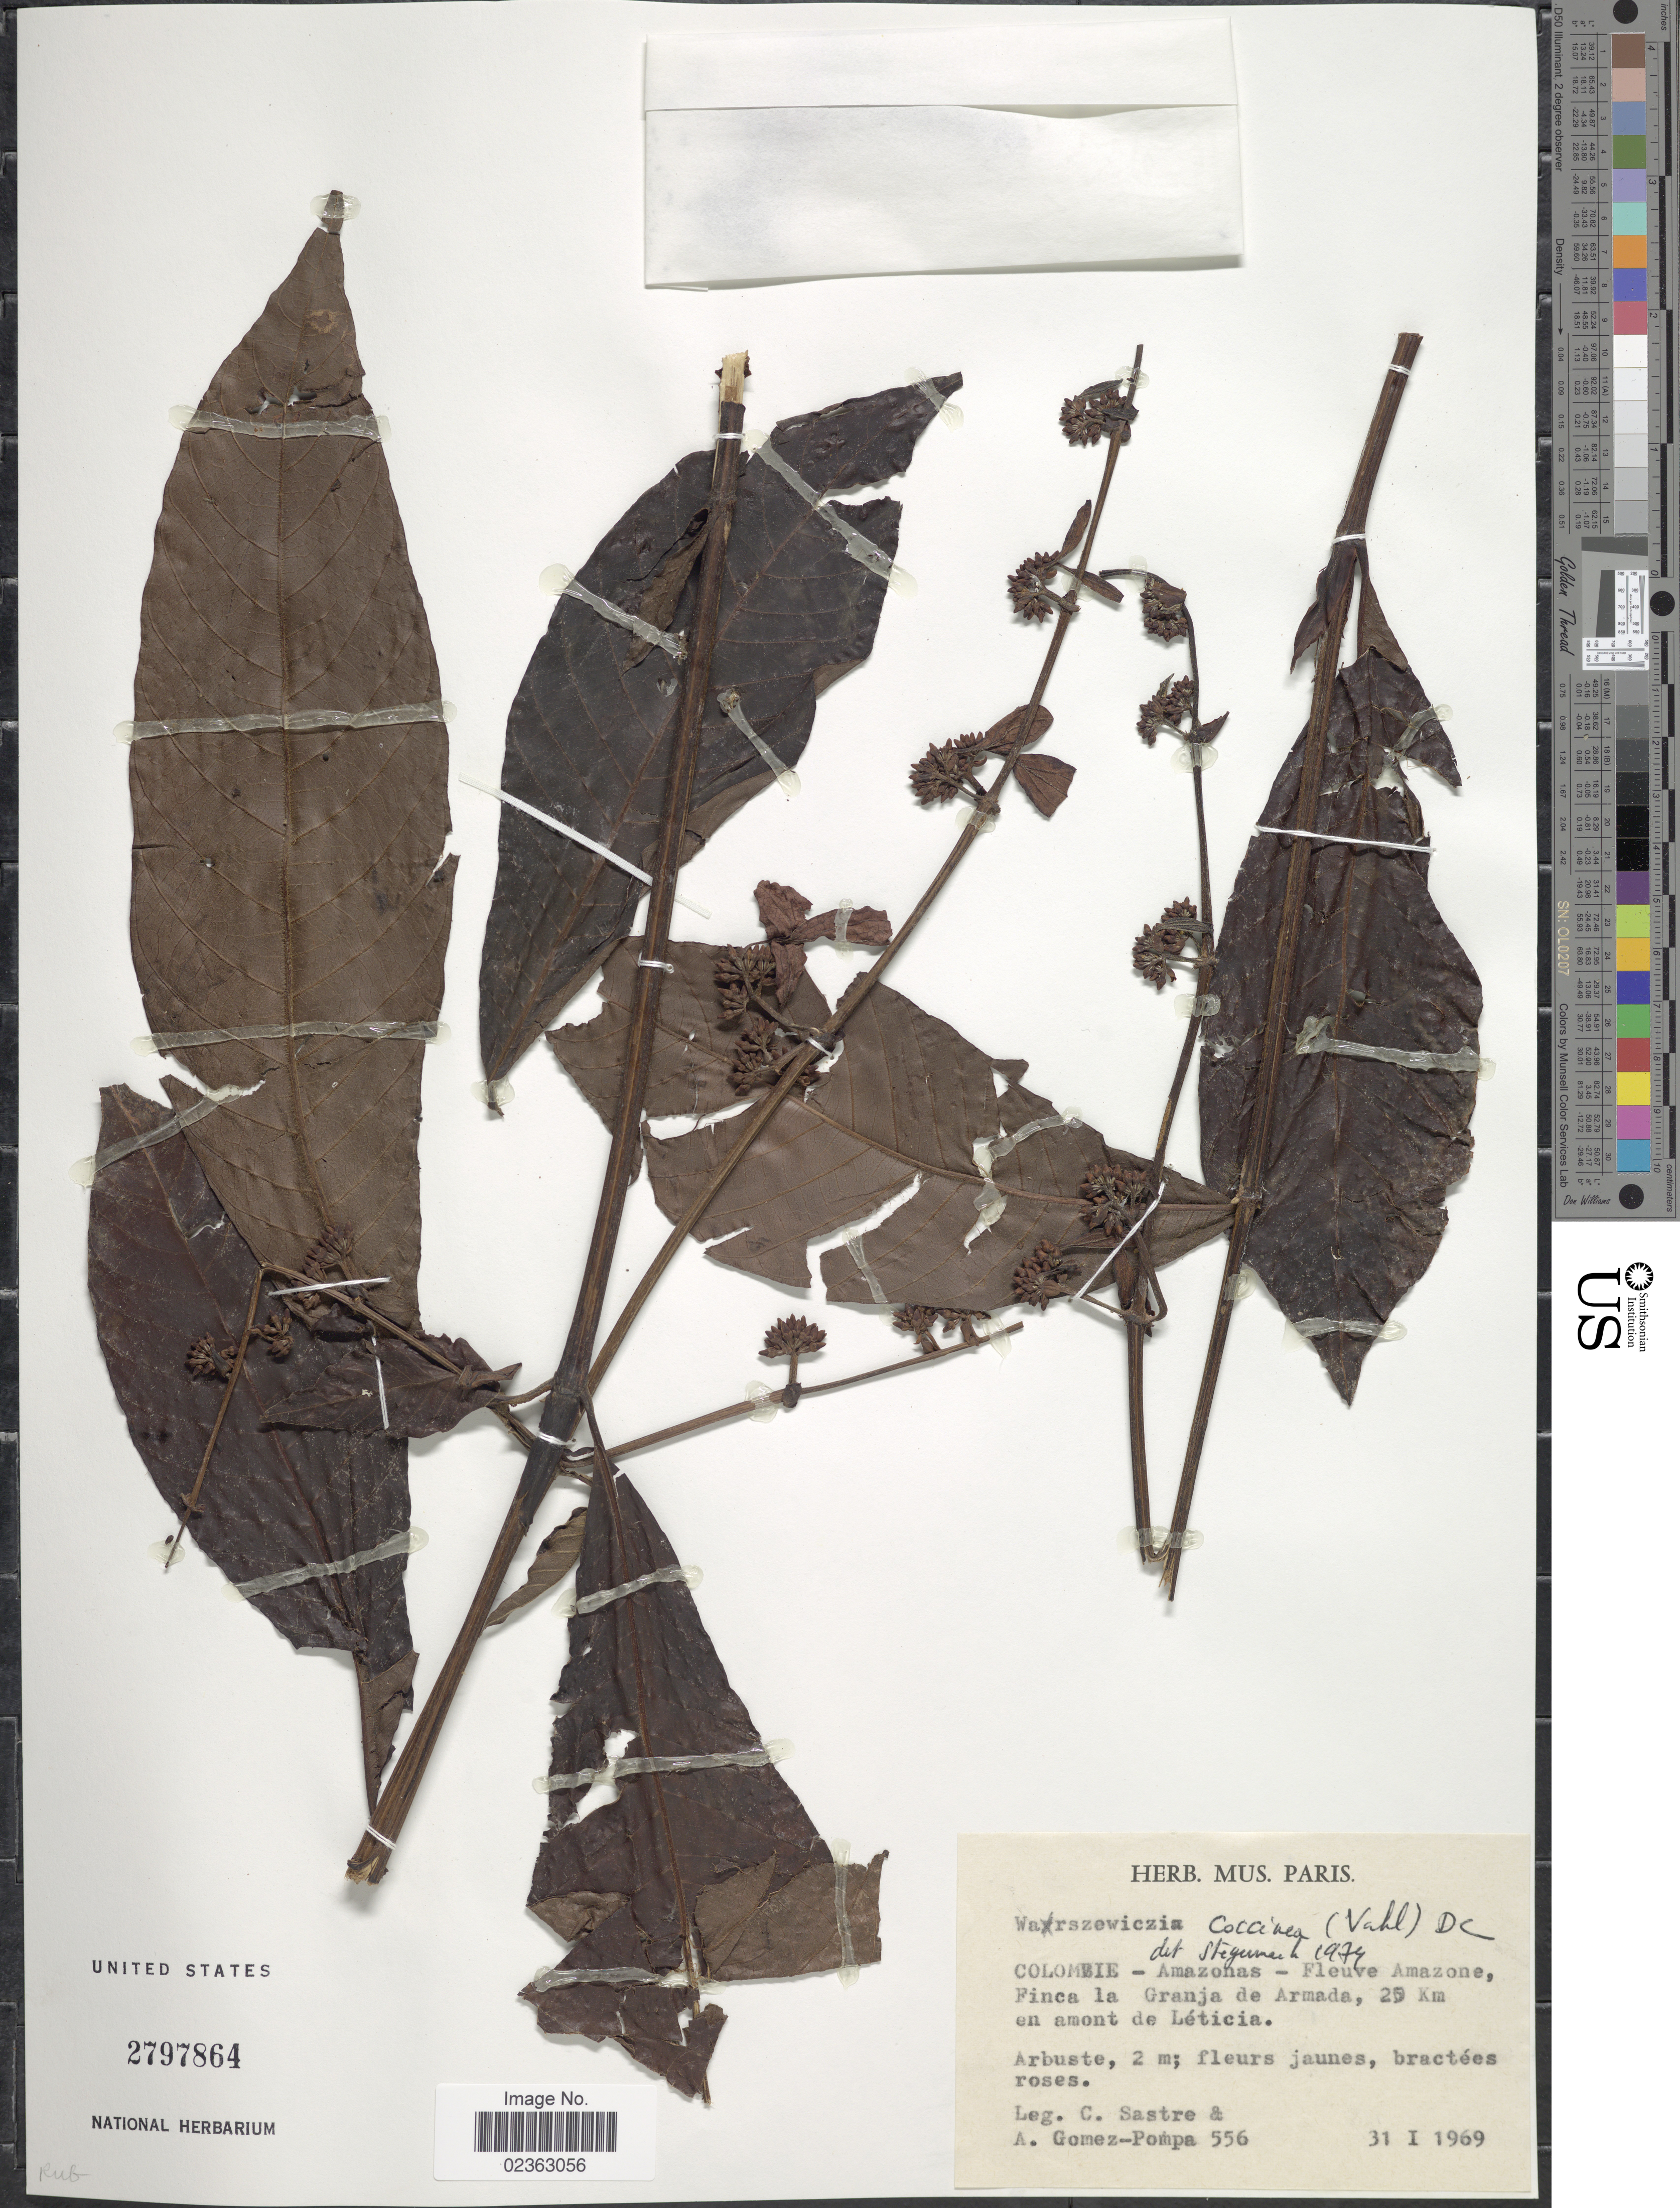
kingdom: Plantae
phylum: Tracheophyta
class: Magnoliopsida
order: Gentianales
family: Rubiaceae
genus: Warszewiczia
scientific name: Warszewiczia coccinea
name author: (Vahl) Klotzsch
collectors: C. Sastre & A. Gómez Pompa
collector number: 556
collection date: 1969-01-31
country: Colombia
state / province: Amazônas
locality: Flueve Amazone, finca la Granja de Armada, 25 km en amont de Leticia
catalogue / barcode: US 2797864